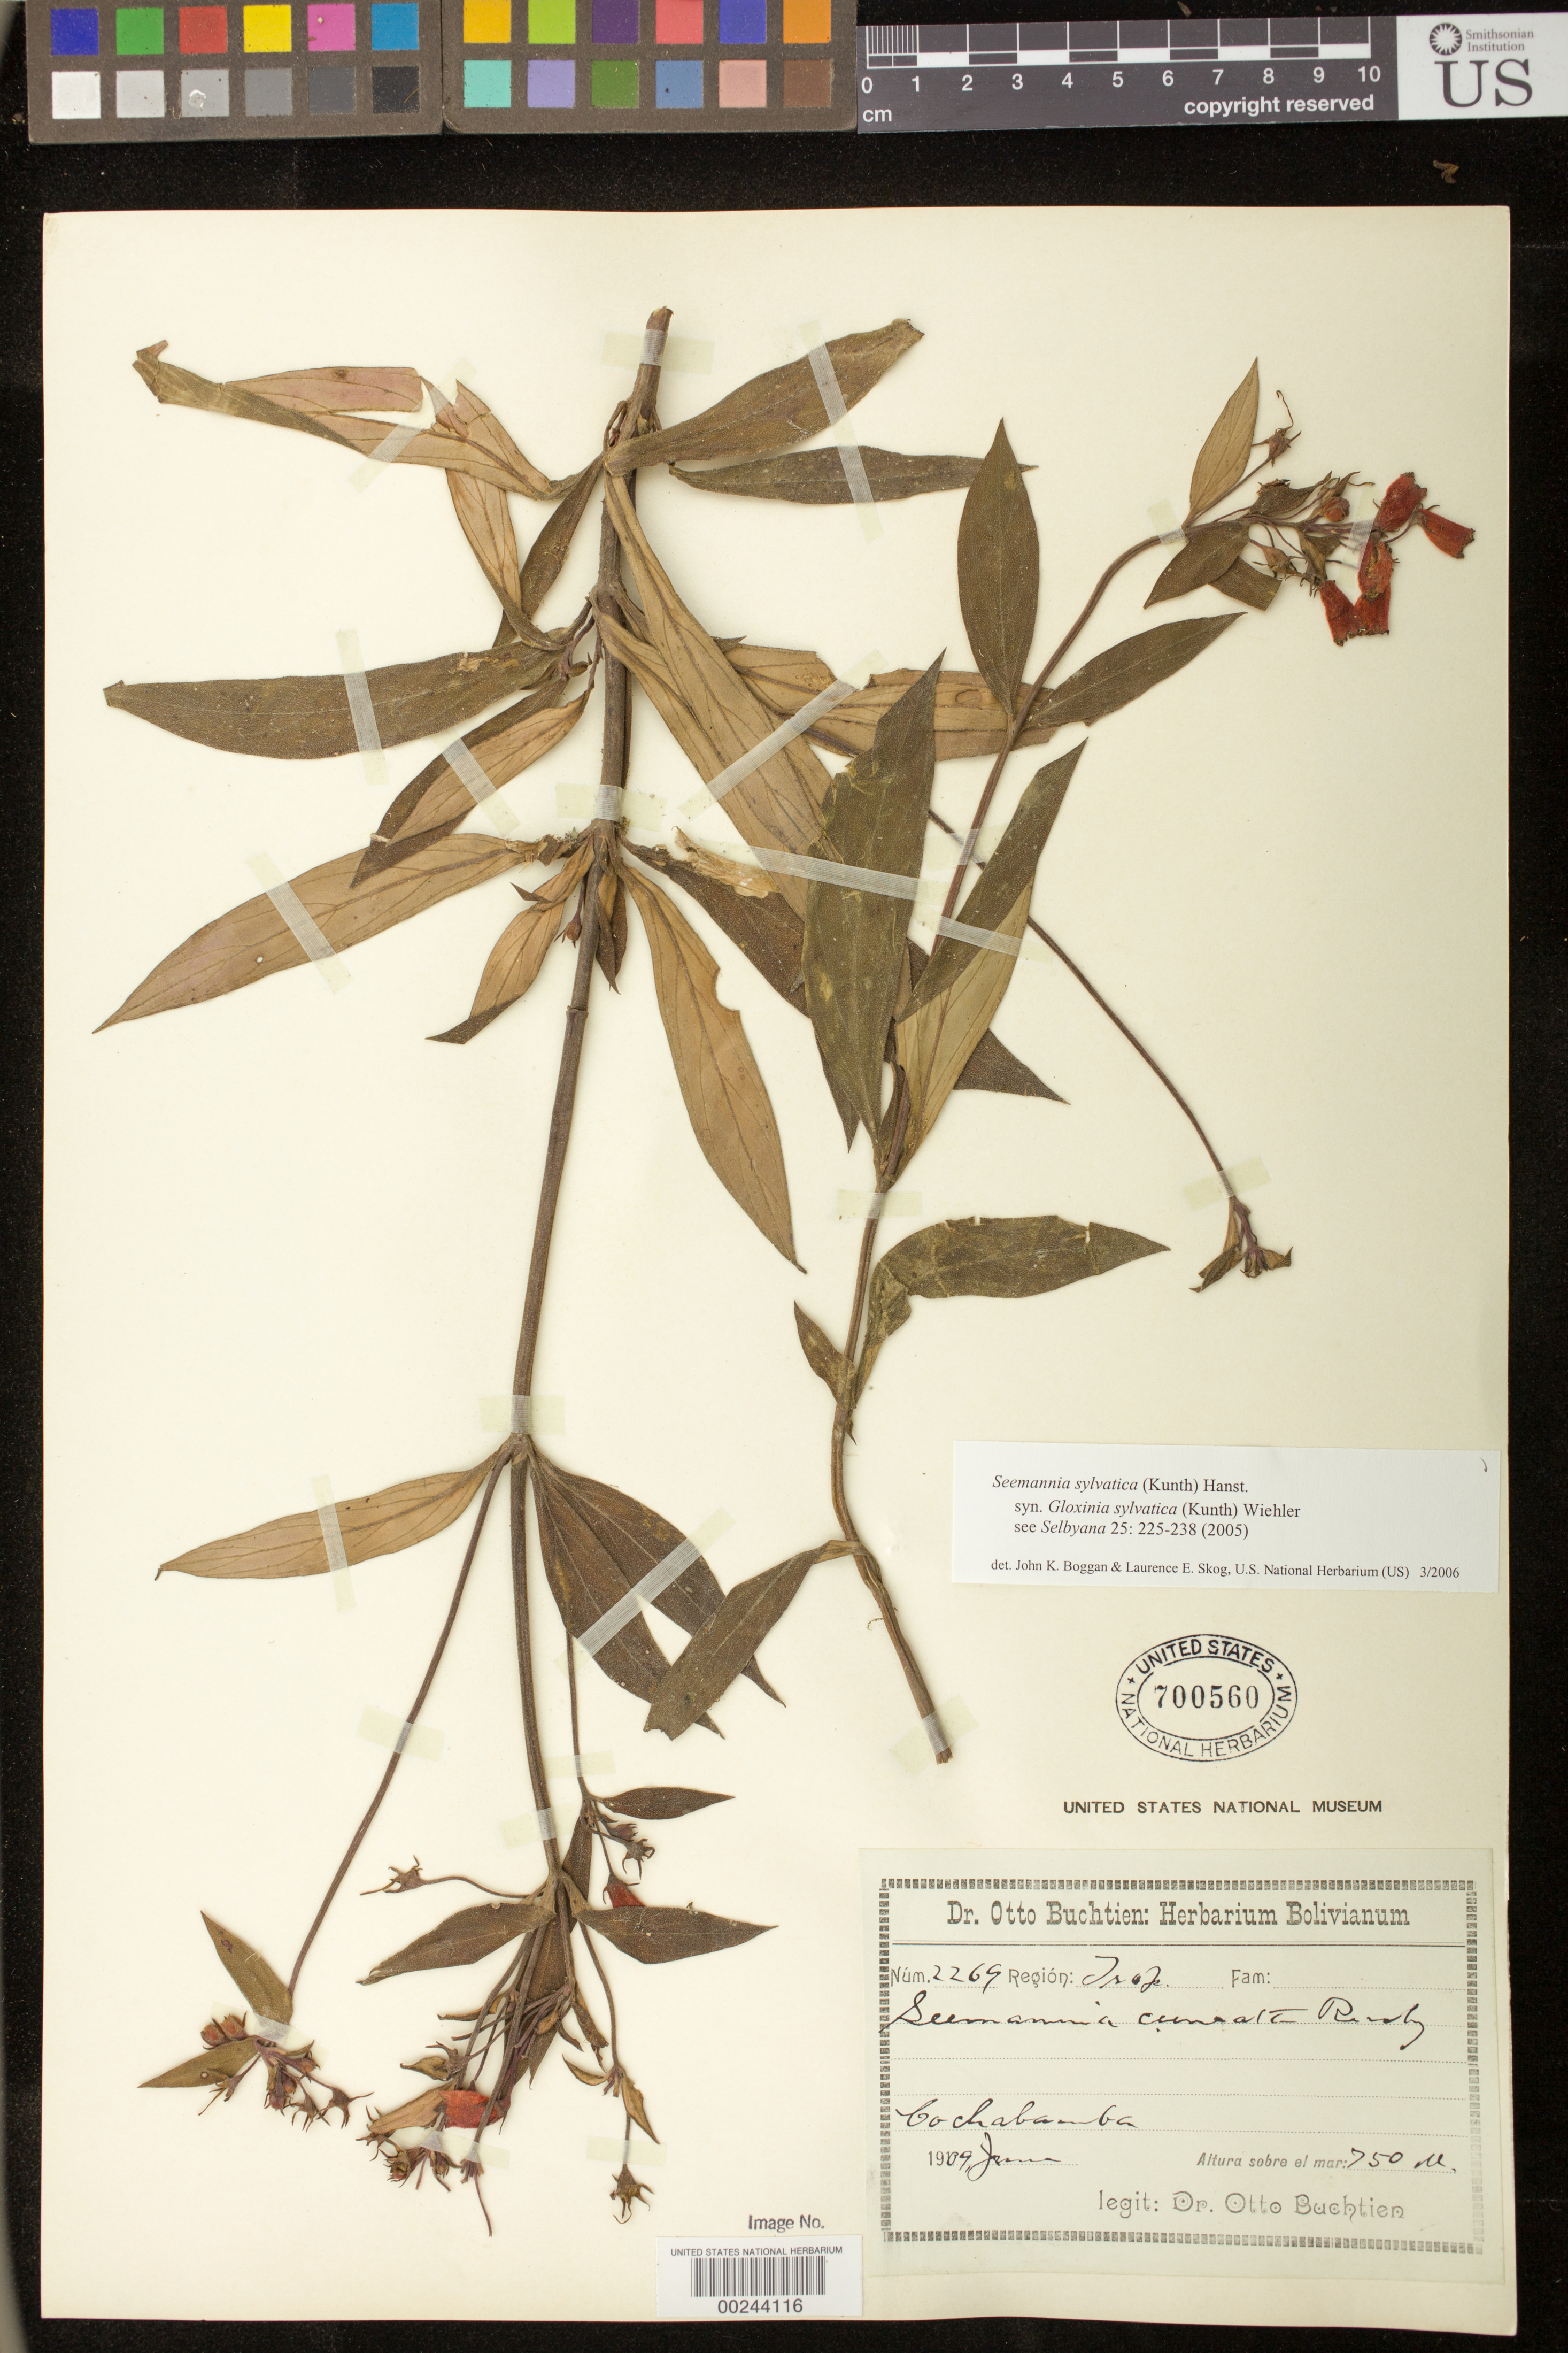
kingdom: Plantae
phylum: Tracheophyta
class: Magnoliopsida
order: Lamiales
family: Gesneriaceae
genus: Seemannia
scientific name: Seemannia sylvatica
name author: (Kunth) Hanst.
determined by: Boggan, J. K.; Skog, L. E.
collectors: O. Buchtien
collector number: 2269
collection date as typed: Jun 1909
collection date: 1909-06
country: Bolivia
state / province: Cochabamba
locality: Antahuoicana, Espiritu Santo, 160 km NE of Cochabamba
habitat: Tropical region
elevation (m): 750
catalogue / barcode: US 700560